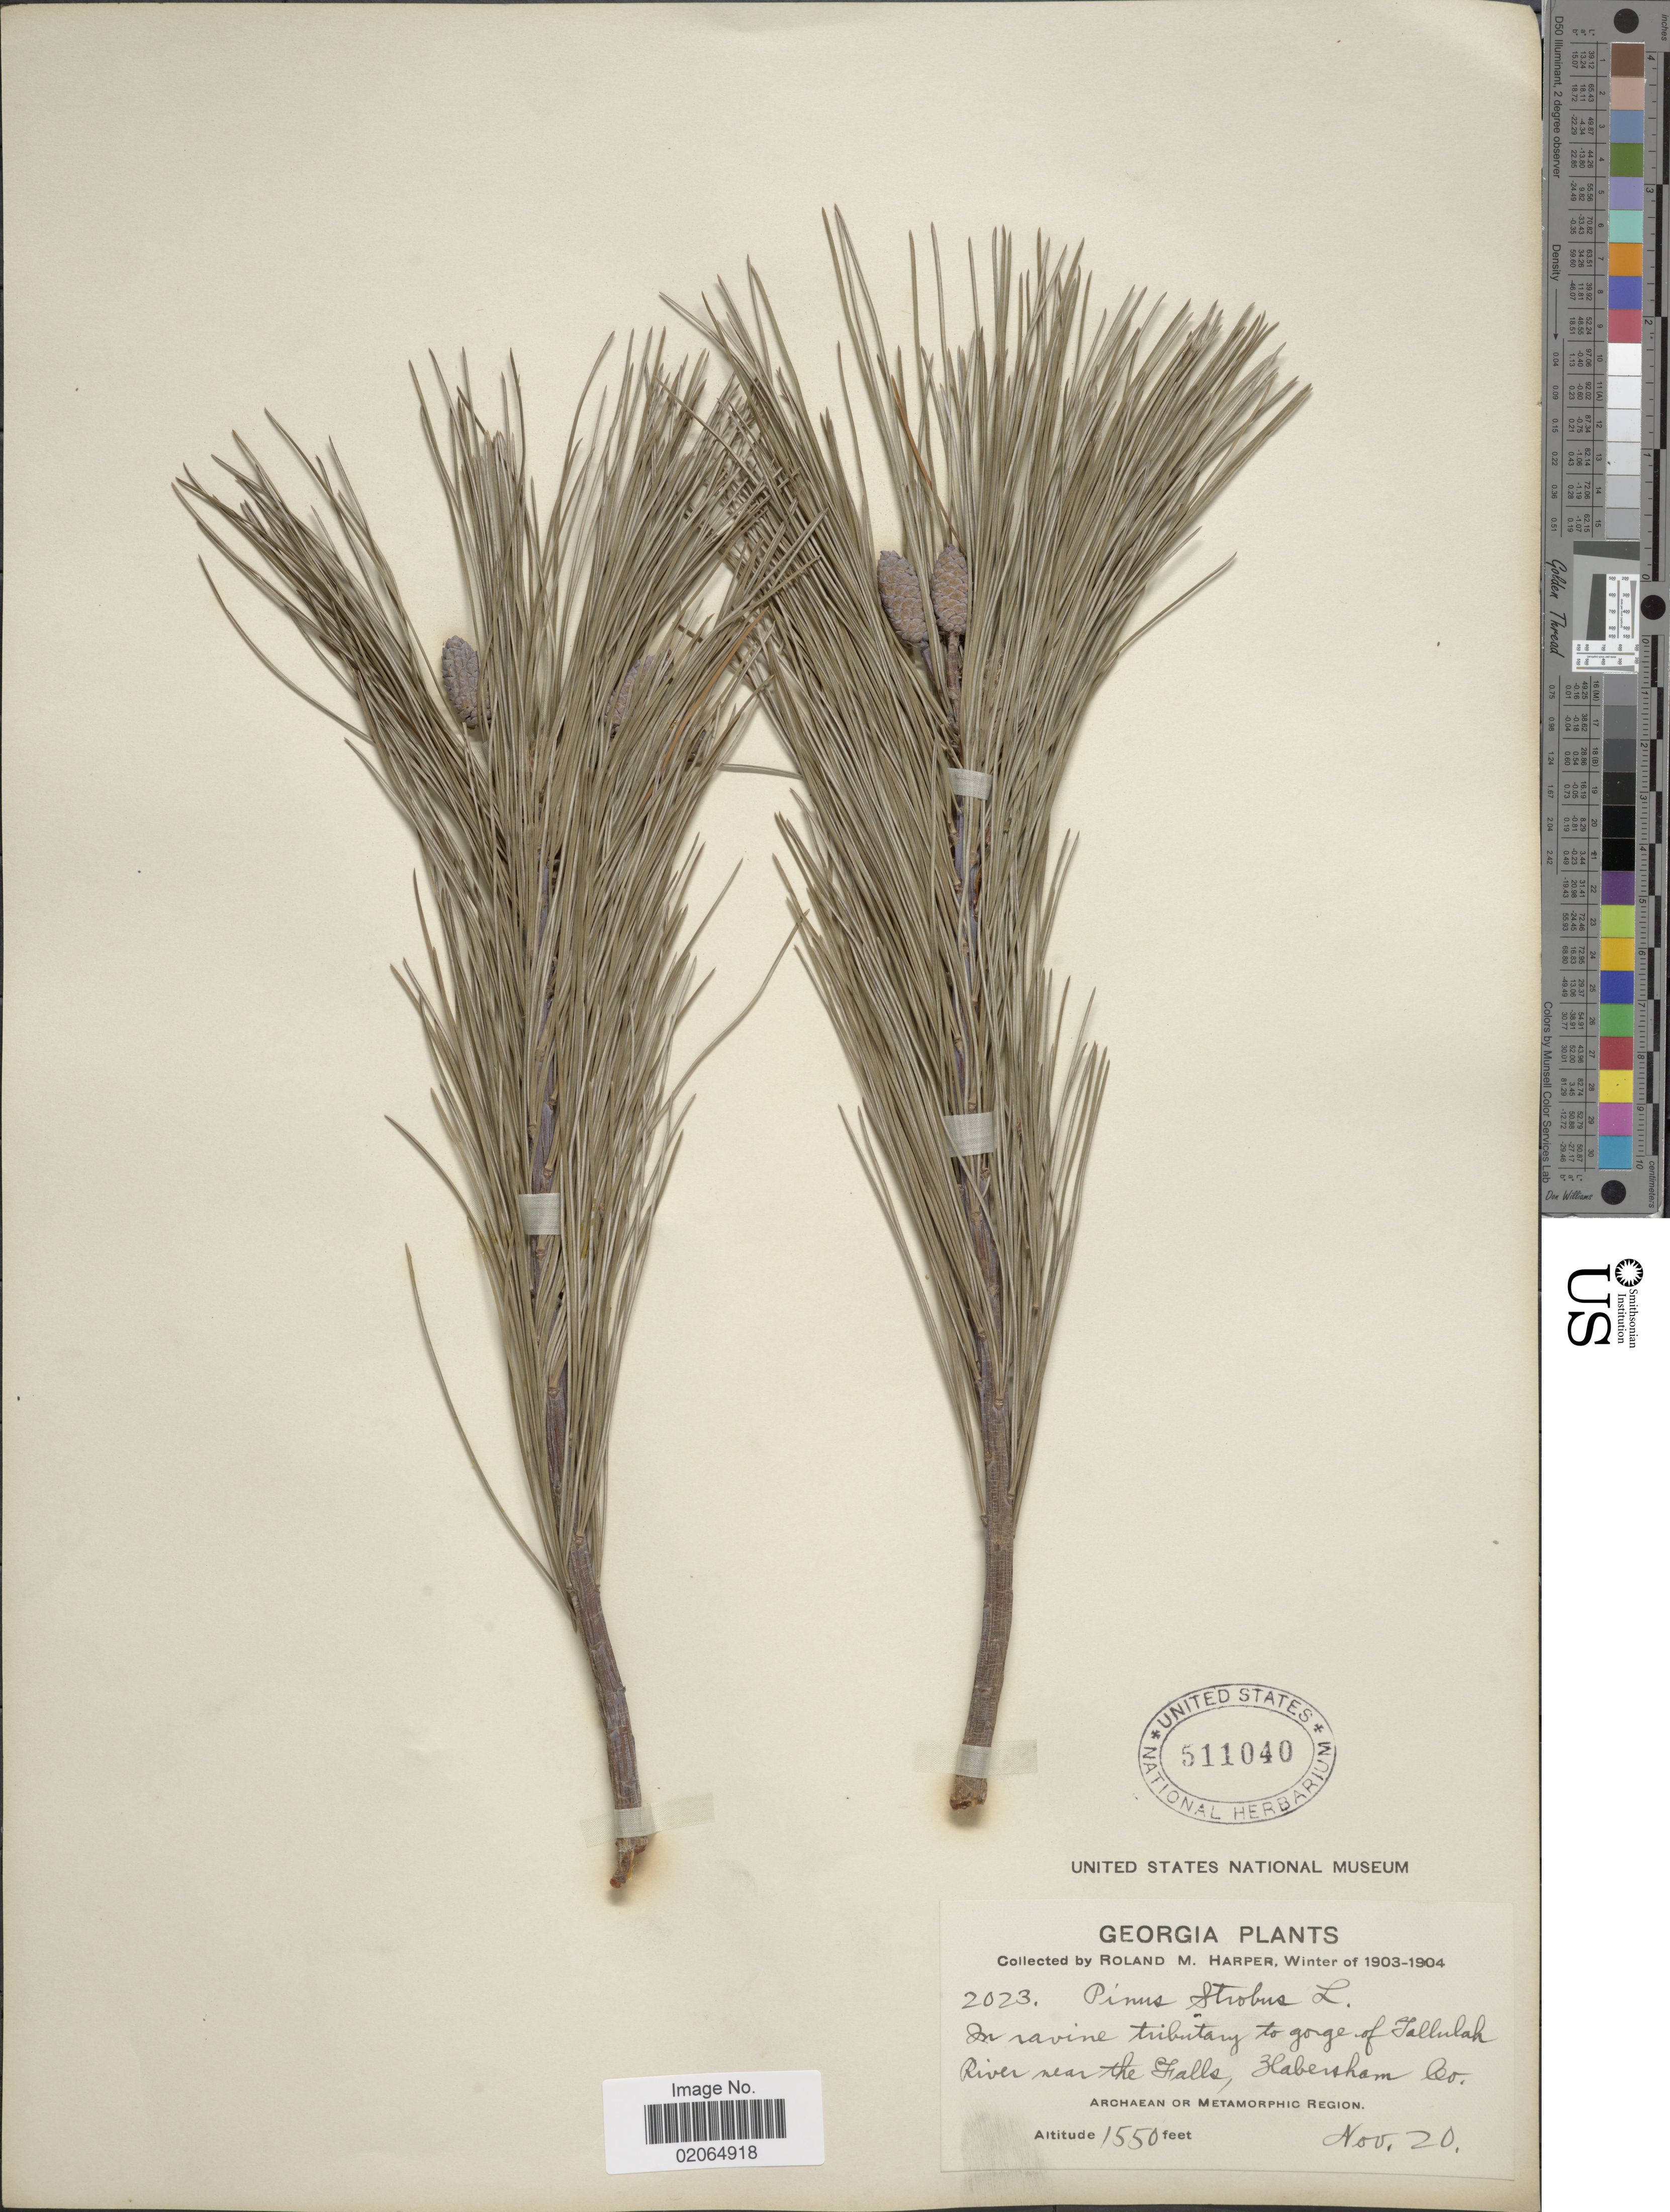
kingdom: Plantae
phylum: Tracheophyta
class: Pinopsida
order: Pinales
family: Pinaceae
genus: Pinus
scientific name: Pinus strobus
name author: L.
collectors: R. M. Harper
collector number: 2023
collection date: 1903-11-20/1904-11-20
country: United States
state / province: Georgia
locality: In ravine tributary to gorge of Tallulah River near the Falls, Habersham Co.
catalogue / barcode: US 511040